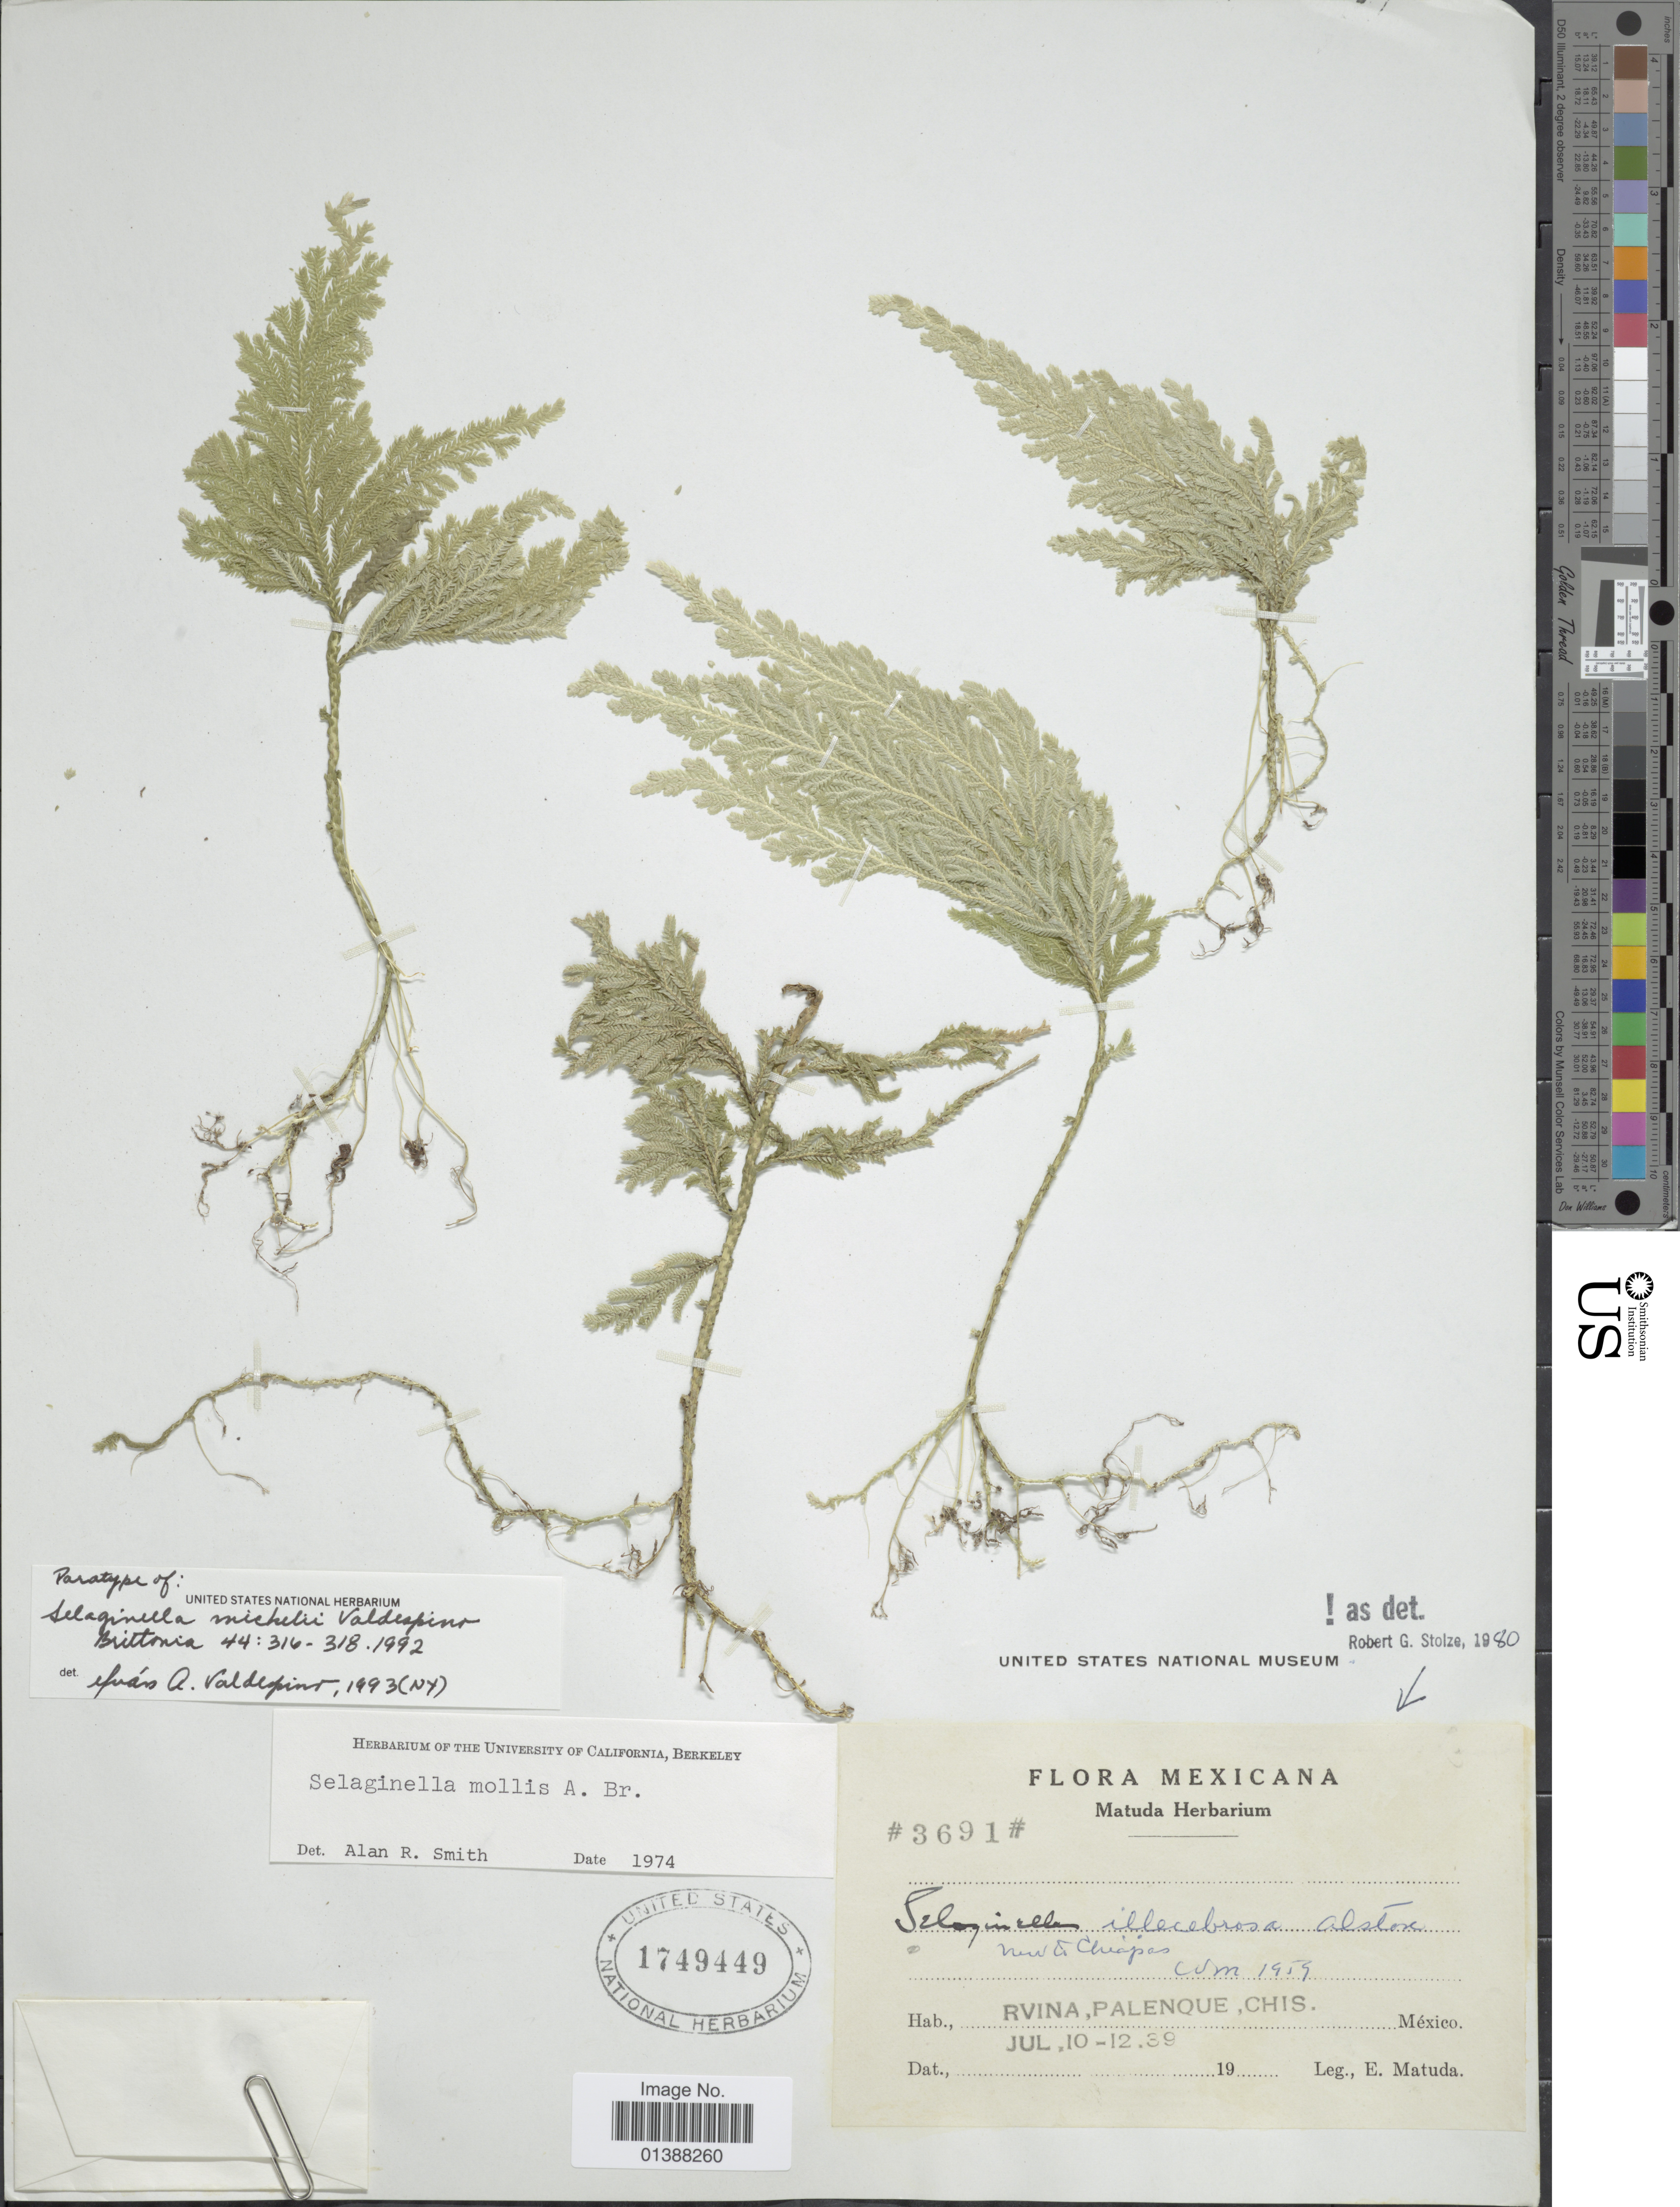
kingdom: Plantae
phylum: Tracheophyta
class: Lycopodiopsida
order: Selaginellales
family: Selaginellaceae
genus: Selaginella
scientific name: Selaginella mickelii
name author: Valdespinio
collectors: E. Matuda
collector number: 3691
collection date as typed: Transcribed d/m/y: 10/7/39 to 12/7/39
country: Mexico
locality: Rvina, palenque, Chis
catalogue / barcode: US 1749449